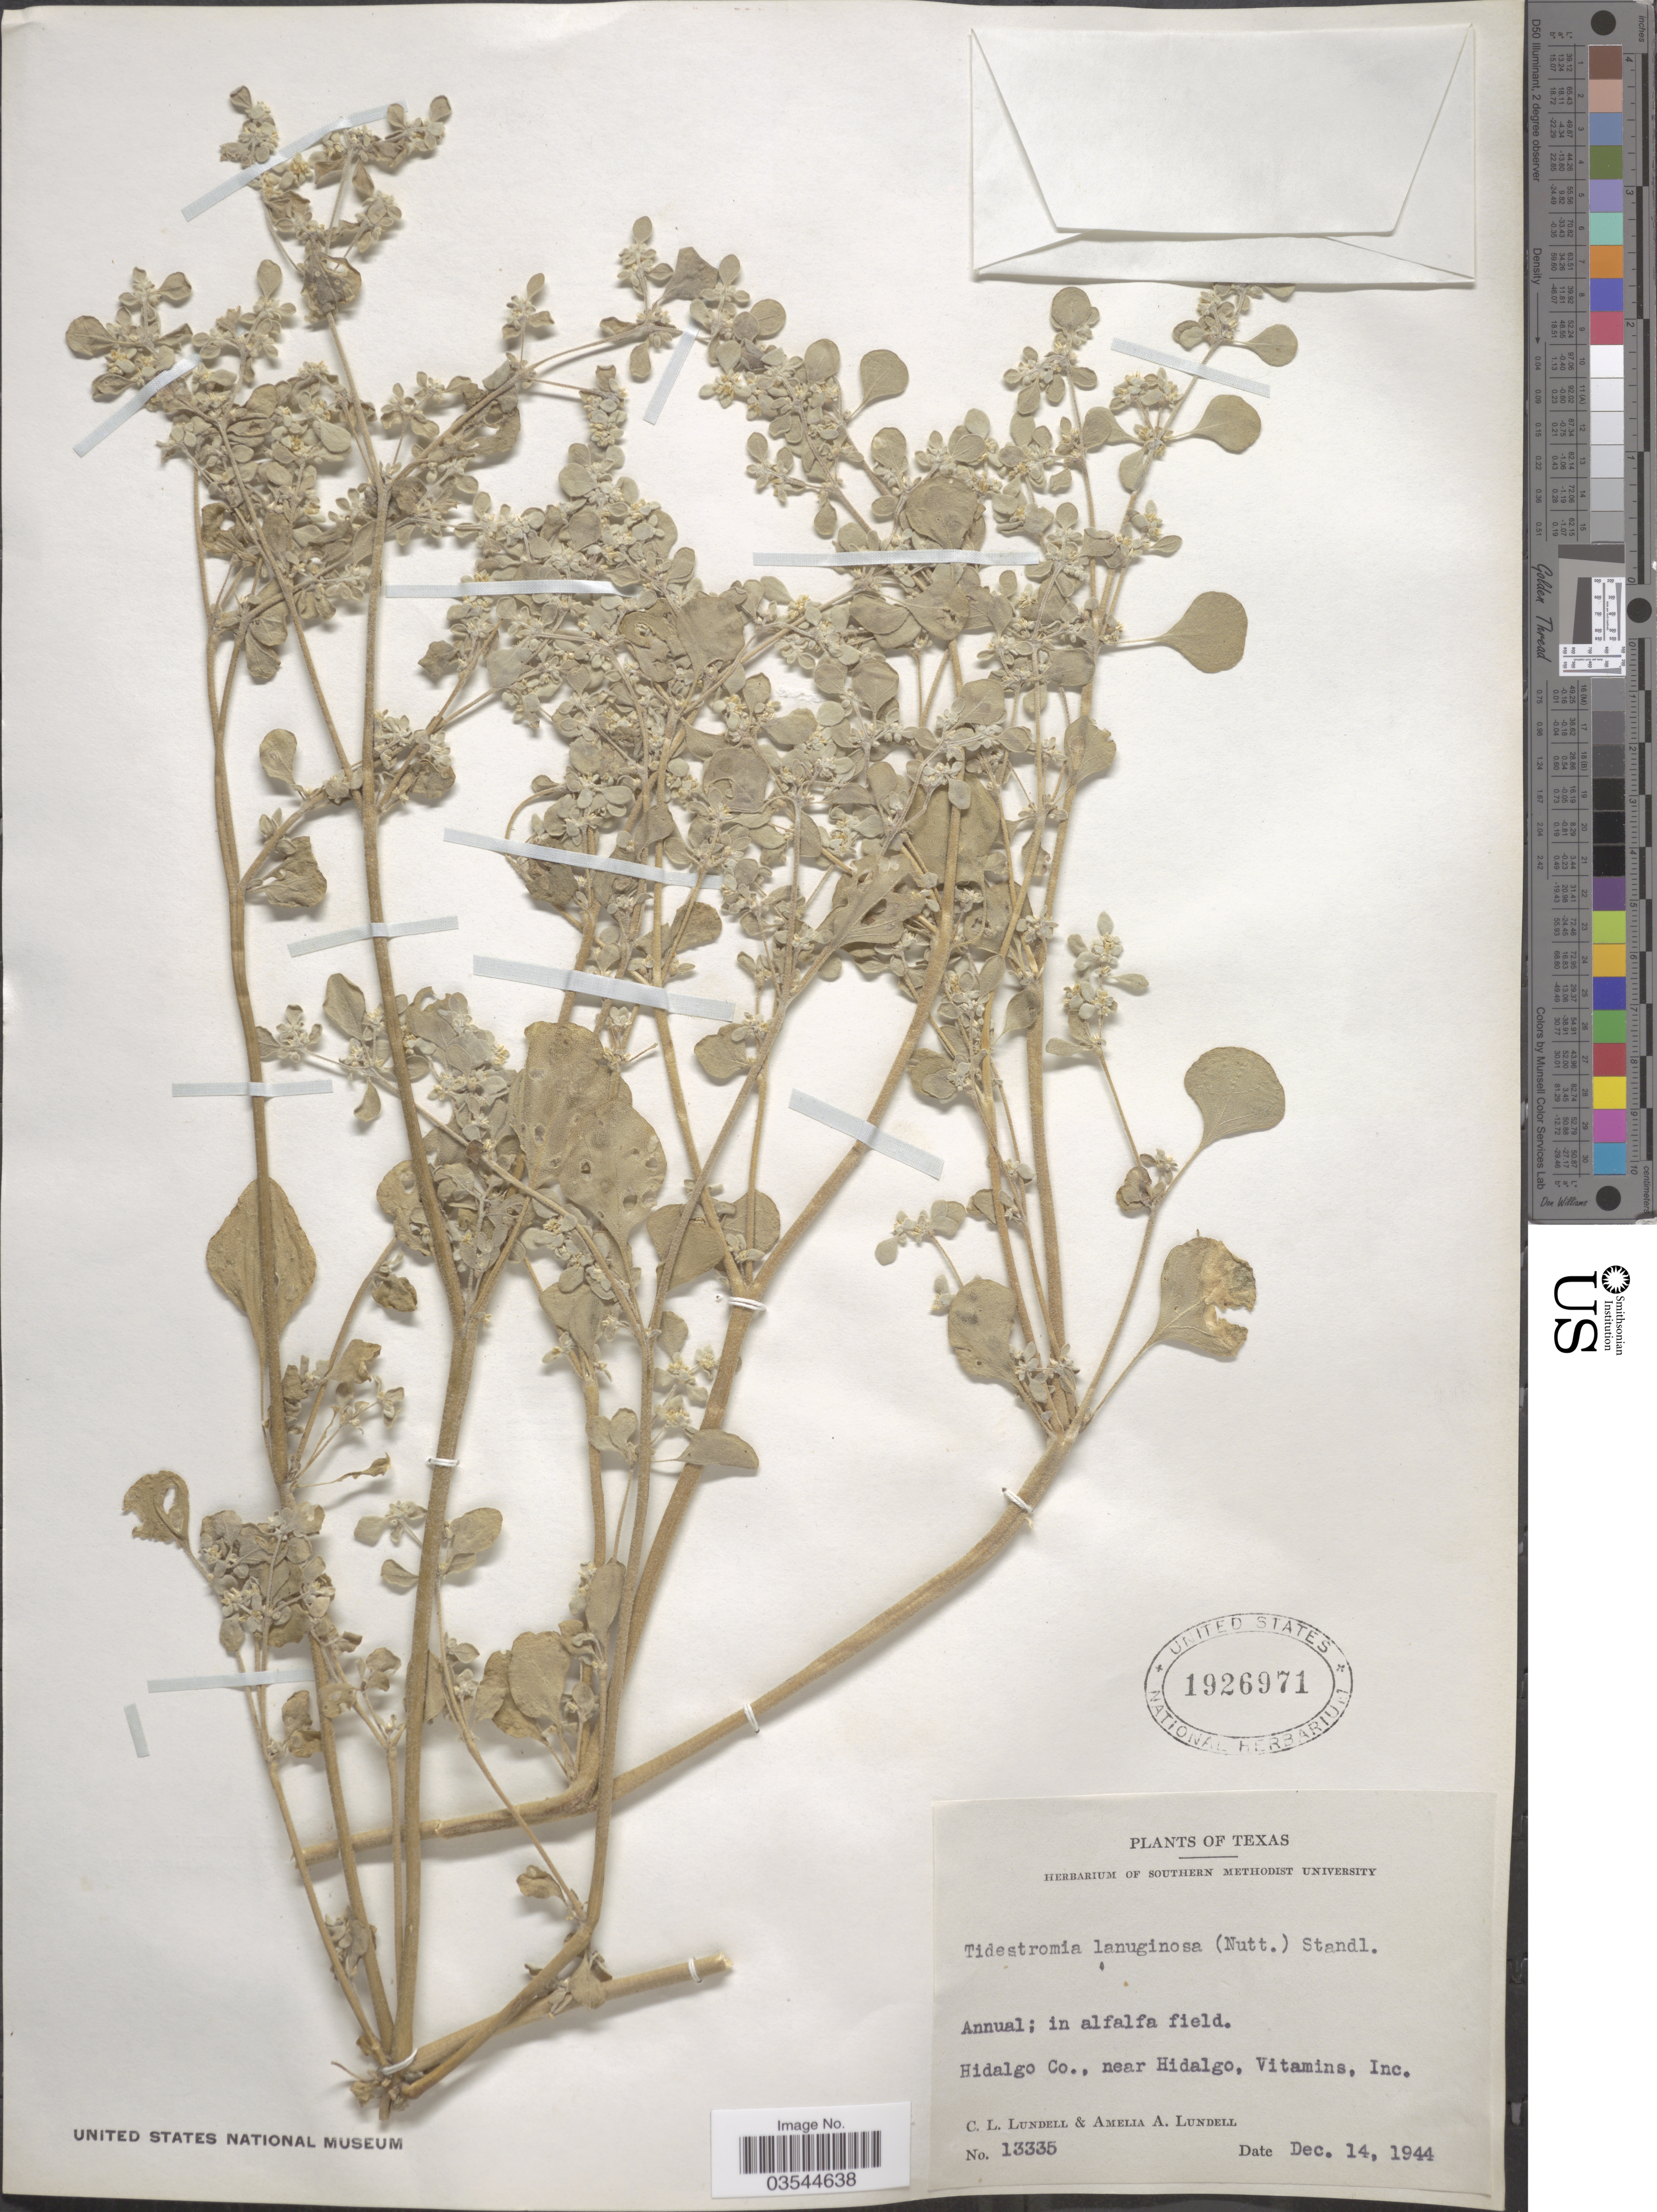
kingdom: Plantae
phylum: Tracheophyta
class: Magnoliopsida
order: Caryophyllales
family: Amaranthaceae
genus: Tidestromia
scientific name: Tidestromia lanuginosa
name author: (Nutt.) Standl.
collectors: C. L. Lundell & A. A. Lundell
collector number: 13335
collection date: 1944-12-14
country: United States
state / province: Texas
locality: Hidalgo Co., near Hidalgo, Vitamins, Inc.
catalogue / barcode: US 1926971